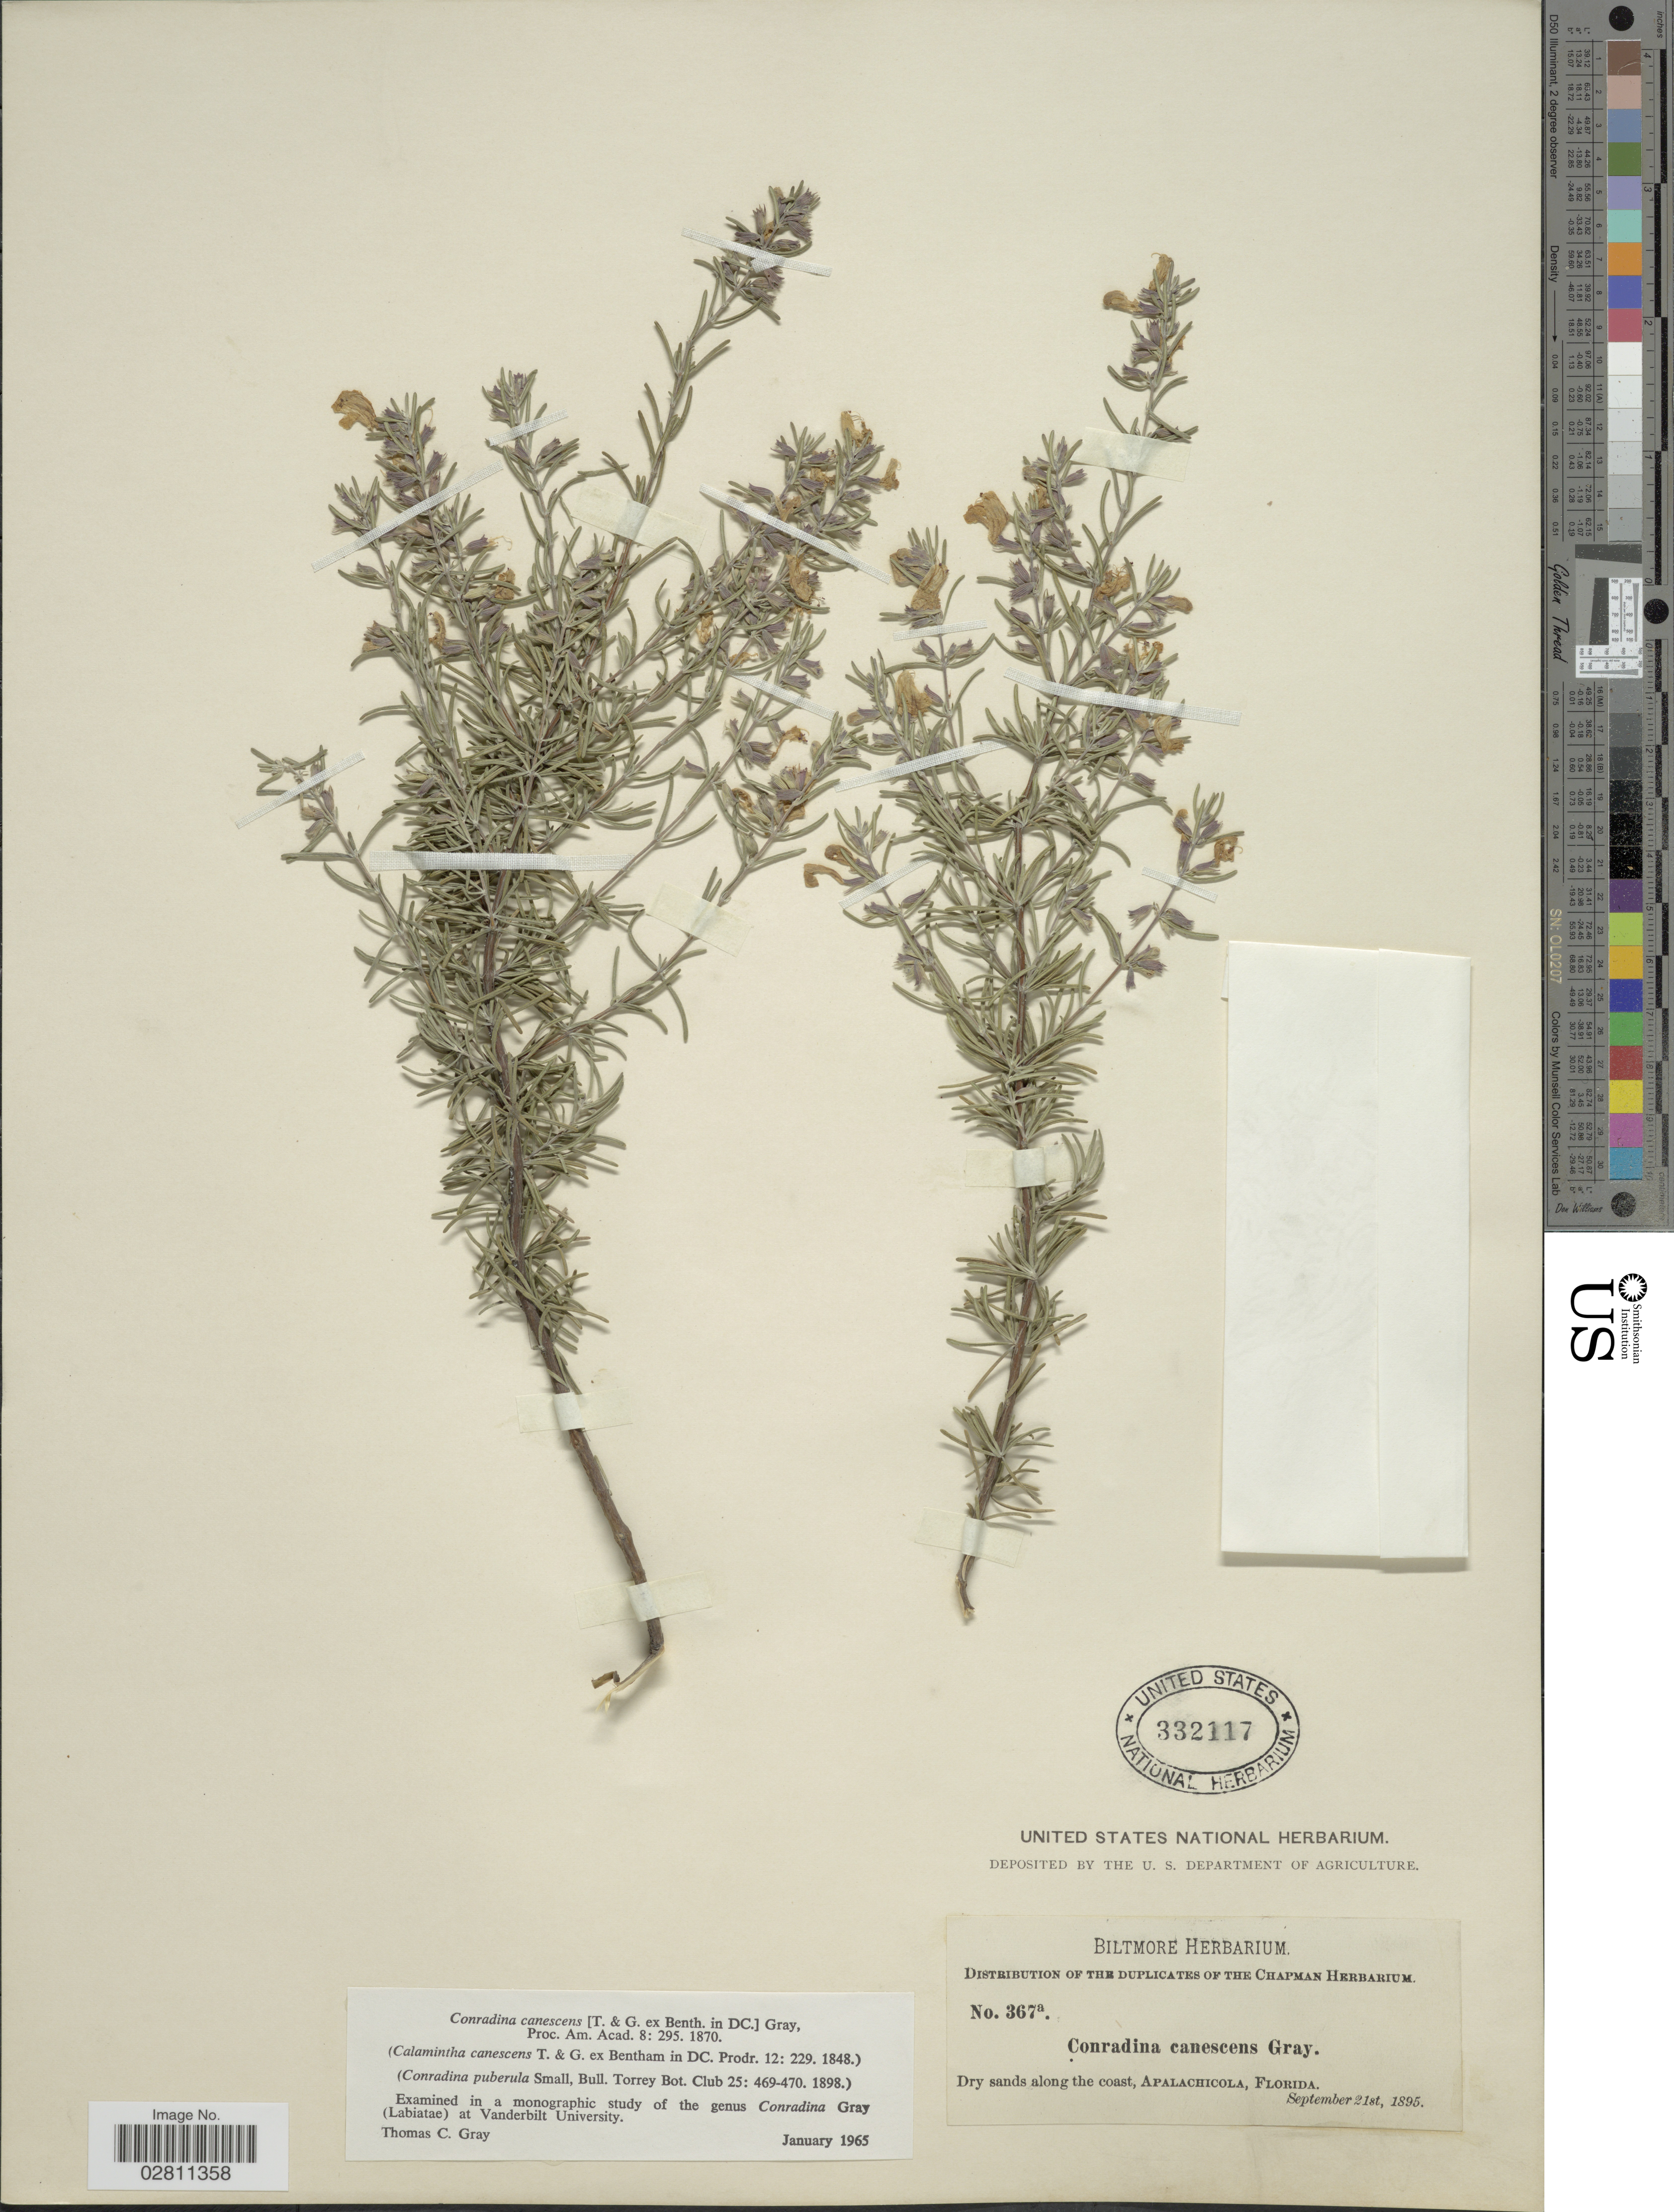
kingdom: Plantae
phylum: Tracheophyta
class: Magnoliopsida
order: Lamiales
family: Lamiaceae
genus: Conradina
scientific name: Conradina canescens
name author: A. Gray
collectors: ex herb. Biltmore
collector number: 367a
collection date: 1895-09-21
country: United States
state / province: Florida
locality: Dry sands along the coast, Apalachicola.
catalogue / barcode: US 332117